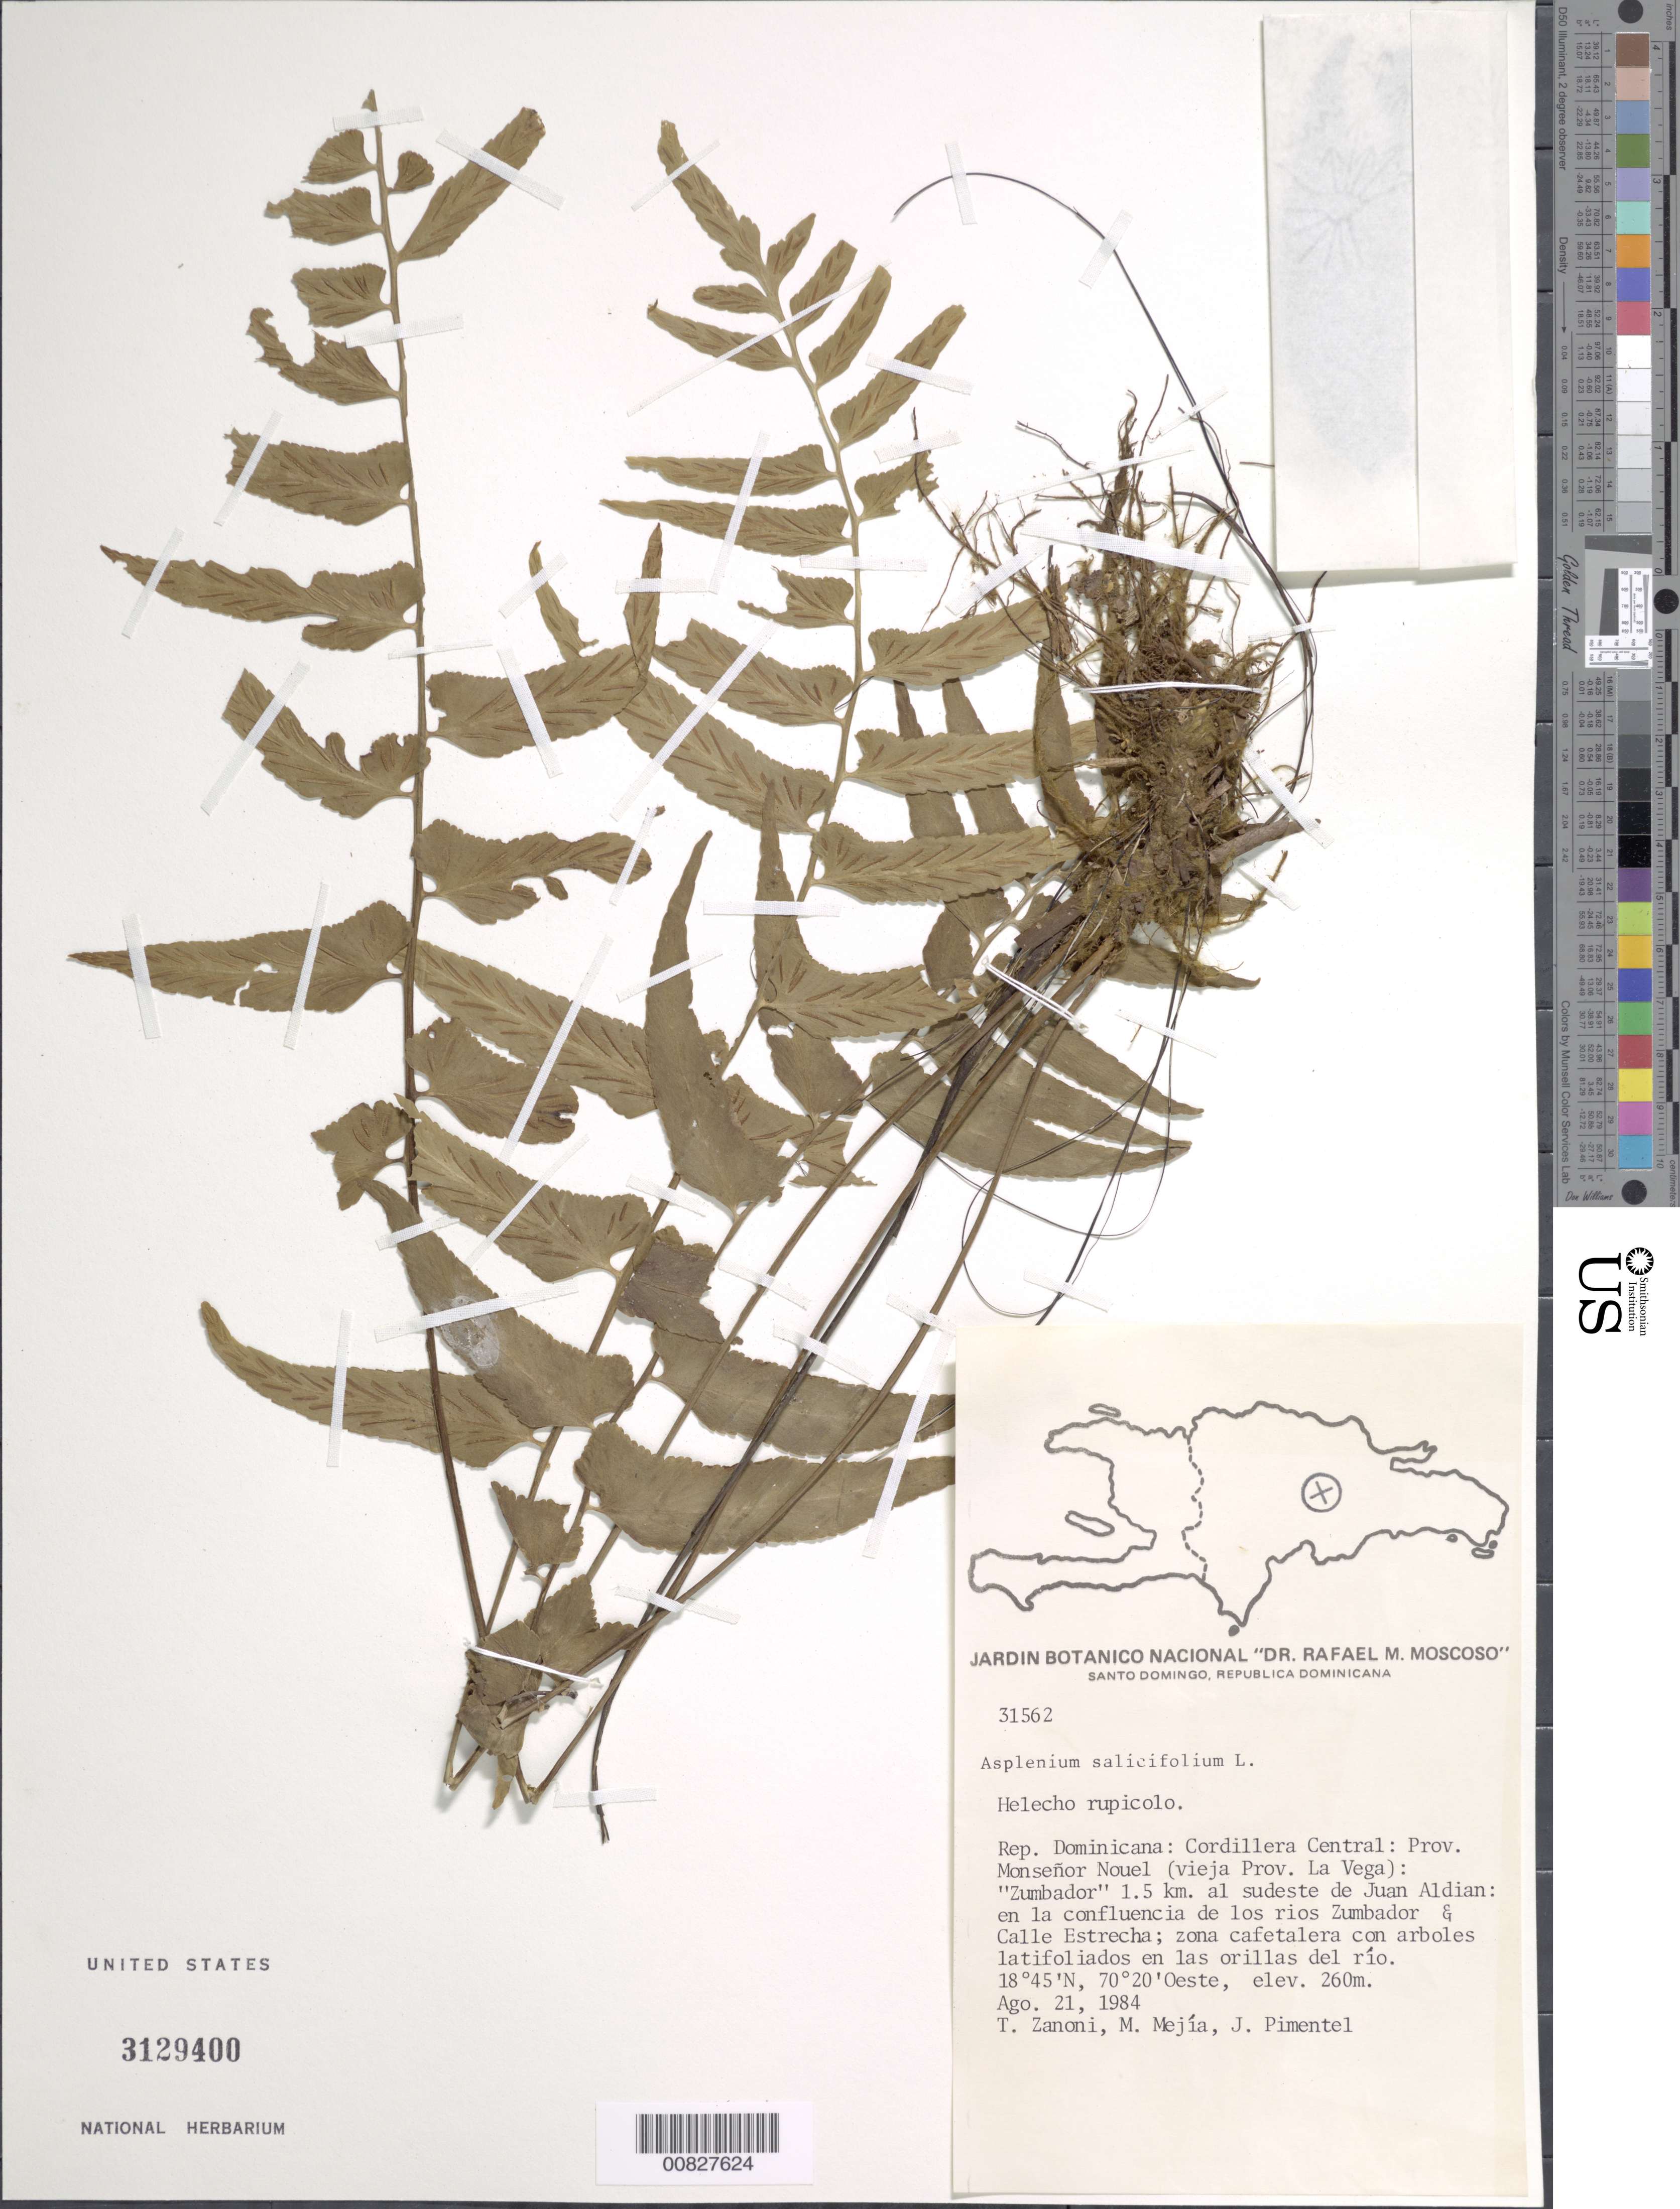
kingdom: Plantae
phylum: Tracheophyta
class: Polypodiopsida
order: Polypodiales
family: Aspleniaceae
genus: Asplenium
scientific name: Asplenium salicifolium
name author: L.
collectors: T. A. Zanoni, M. Mejia & J. Pimentel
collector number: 31562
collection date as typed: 21 Aug 1984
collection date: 1984-08-21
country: Dominican Republic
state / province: La Vega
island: Hispaniola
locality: Cordillera Central, "Zumbador", 1.5 km SE de Juan Aldian, confluencia Ríos Zumbador & Calle Estrecha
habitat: Zona cafetalera con arobles latifoliados en las orillas del rio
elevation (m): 260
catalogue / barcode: US 3129400